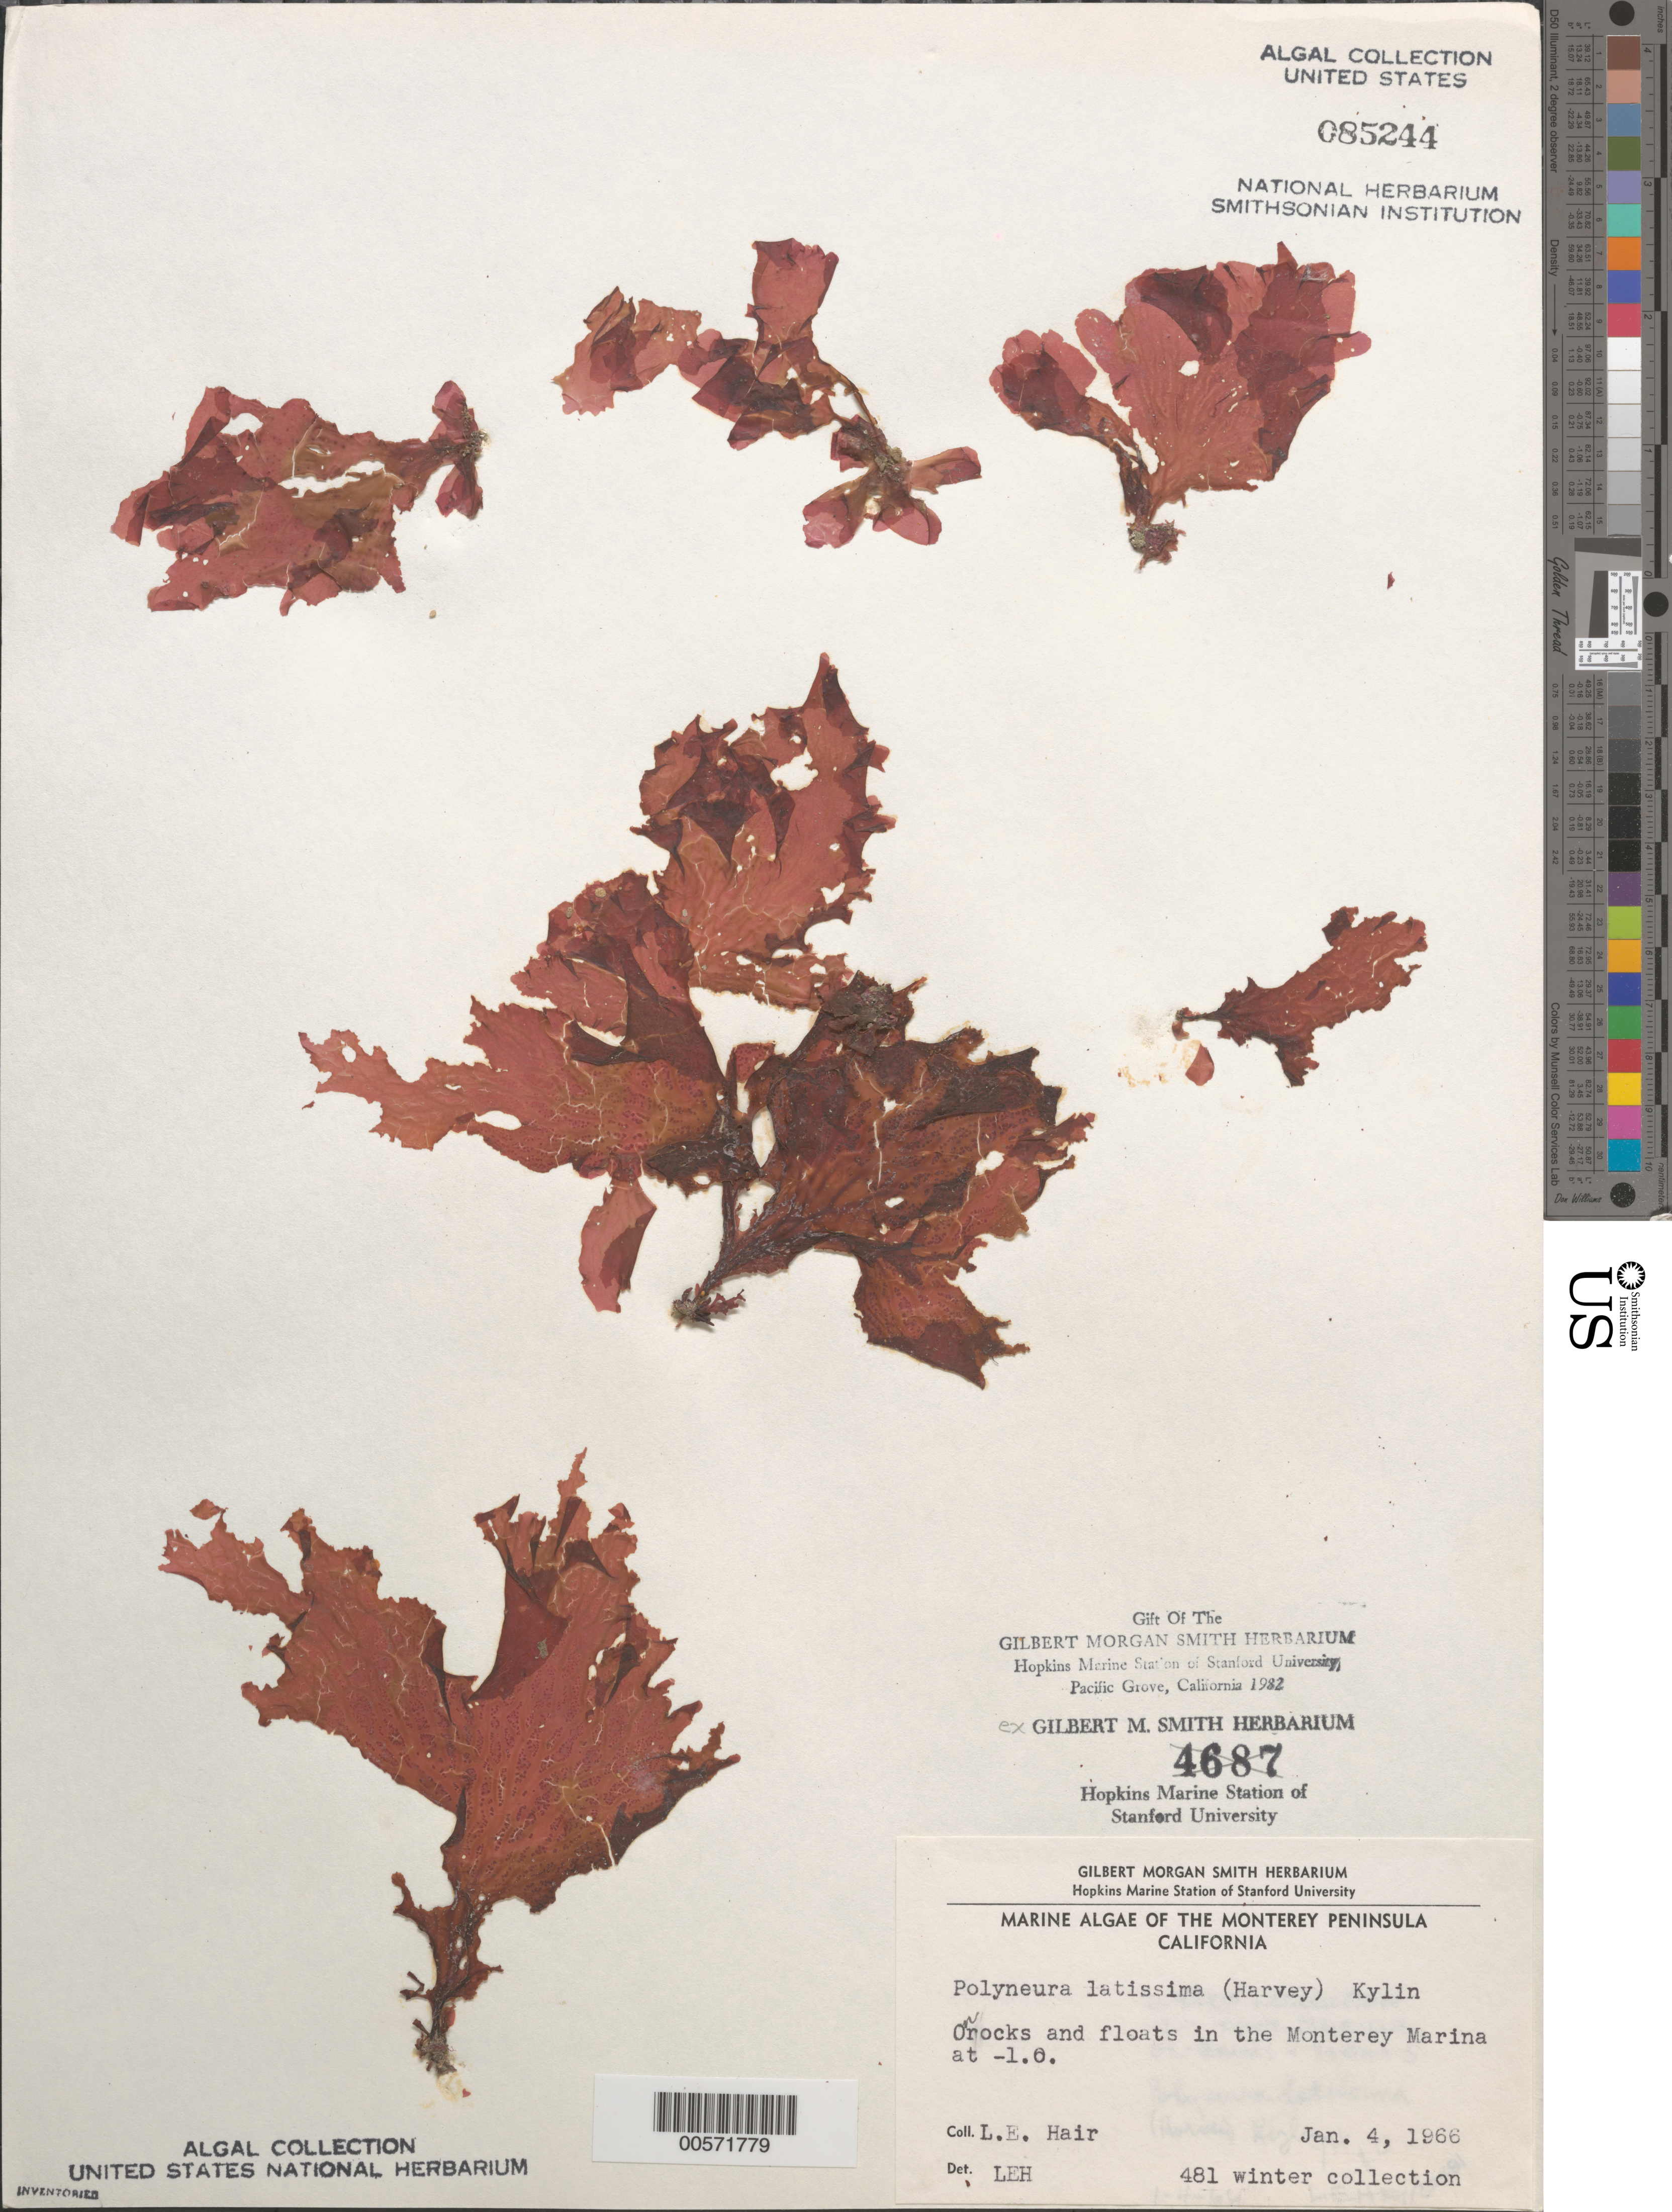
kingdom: Plantae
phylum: Rhodophyta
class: Florideophyceae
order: Ceramiales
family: Delesseriaceae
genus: Polyneura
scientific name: Polyneura latissima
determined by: Hair, L. E.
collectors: L. Hair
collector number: Leh 481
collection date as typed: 04 Jan 1966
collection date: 1966-01-04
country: United States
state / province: California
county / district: Monterey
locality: Monterey Marina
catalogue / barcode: US 85244